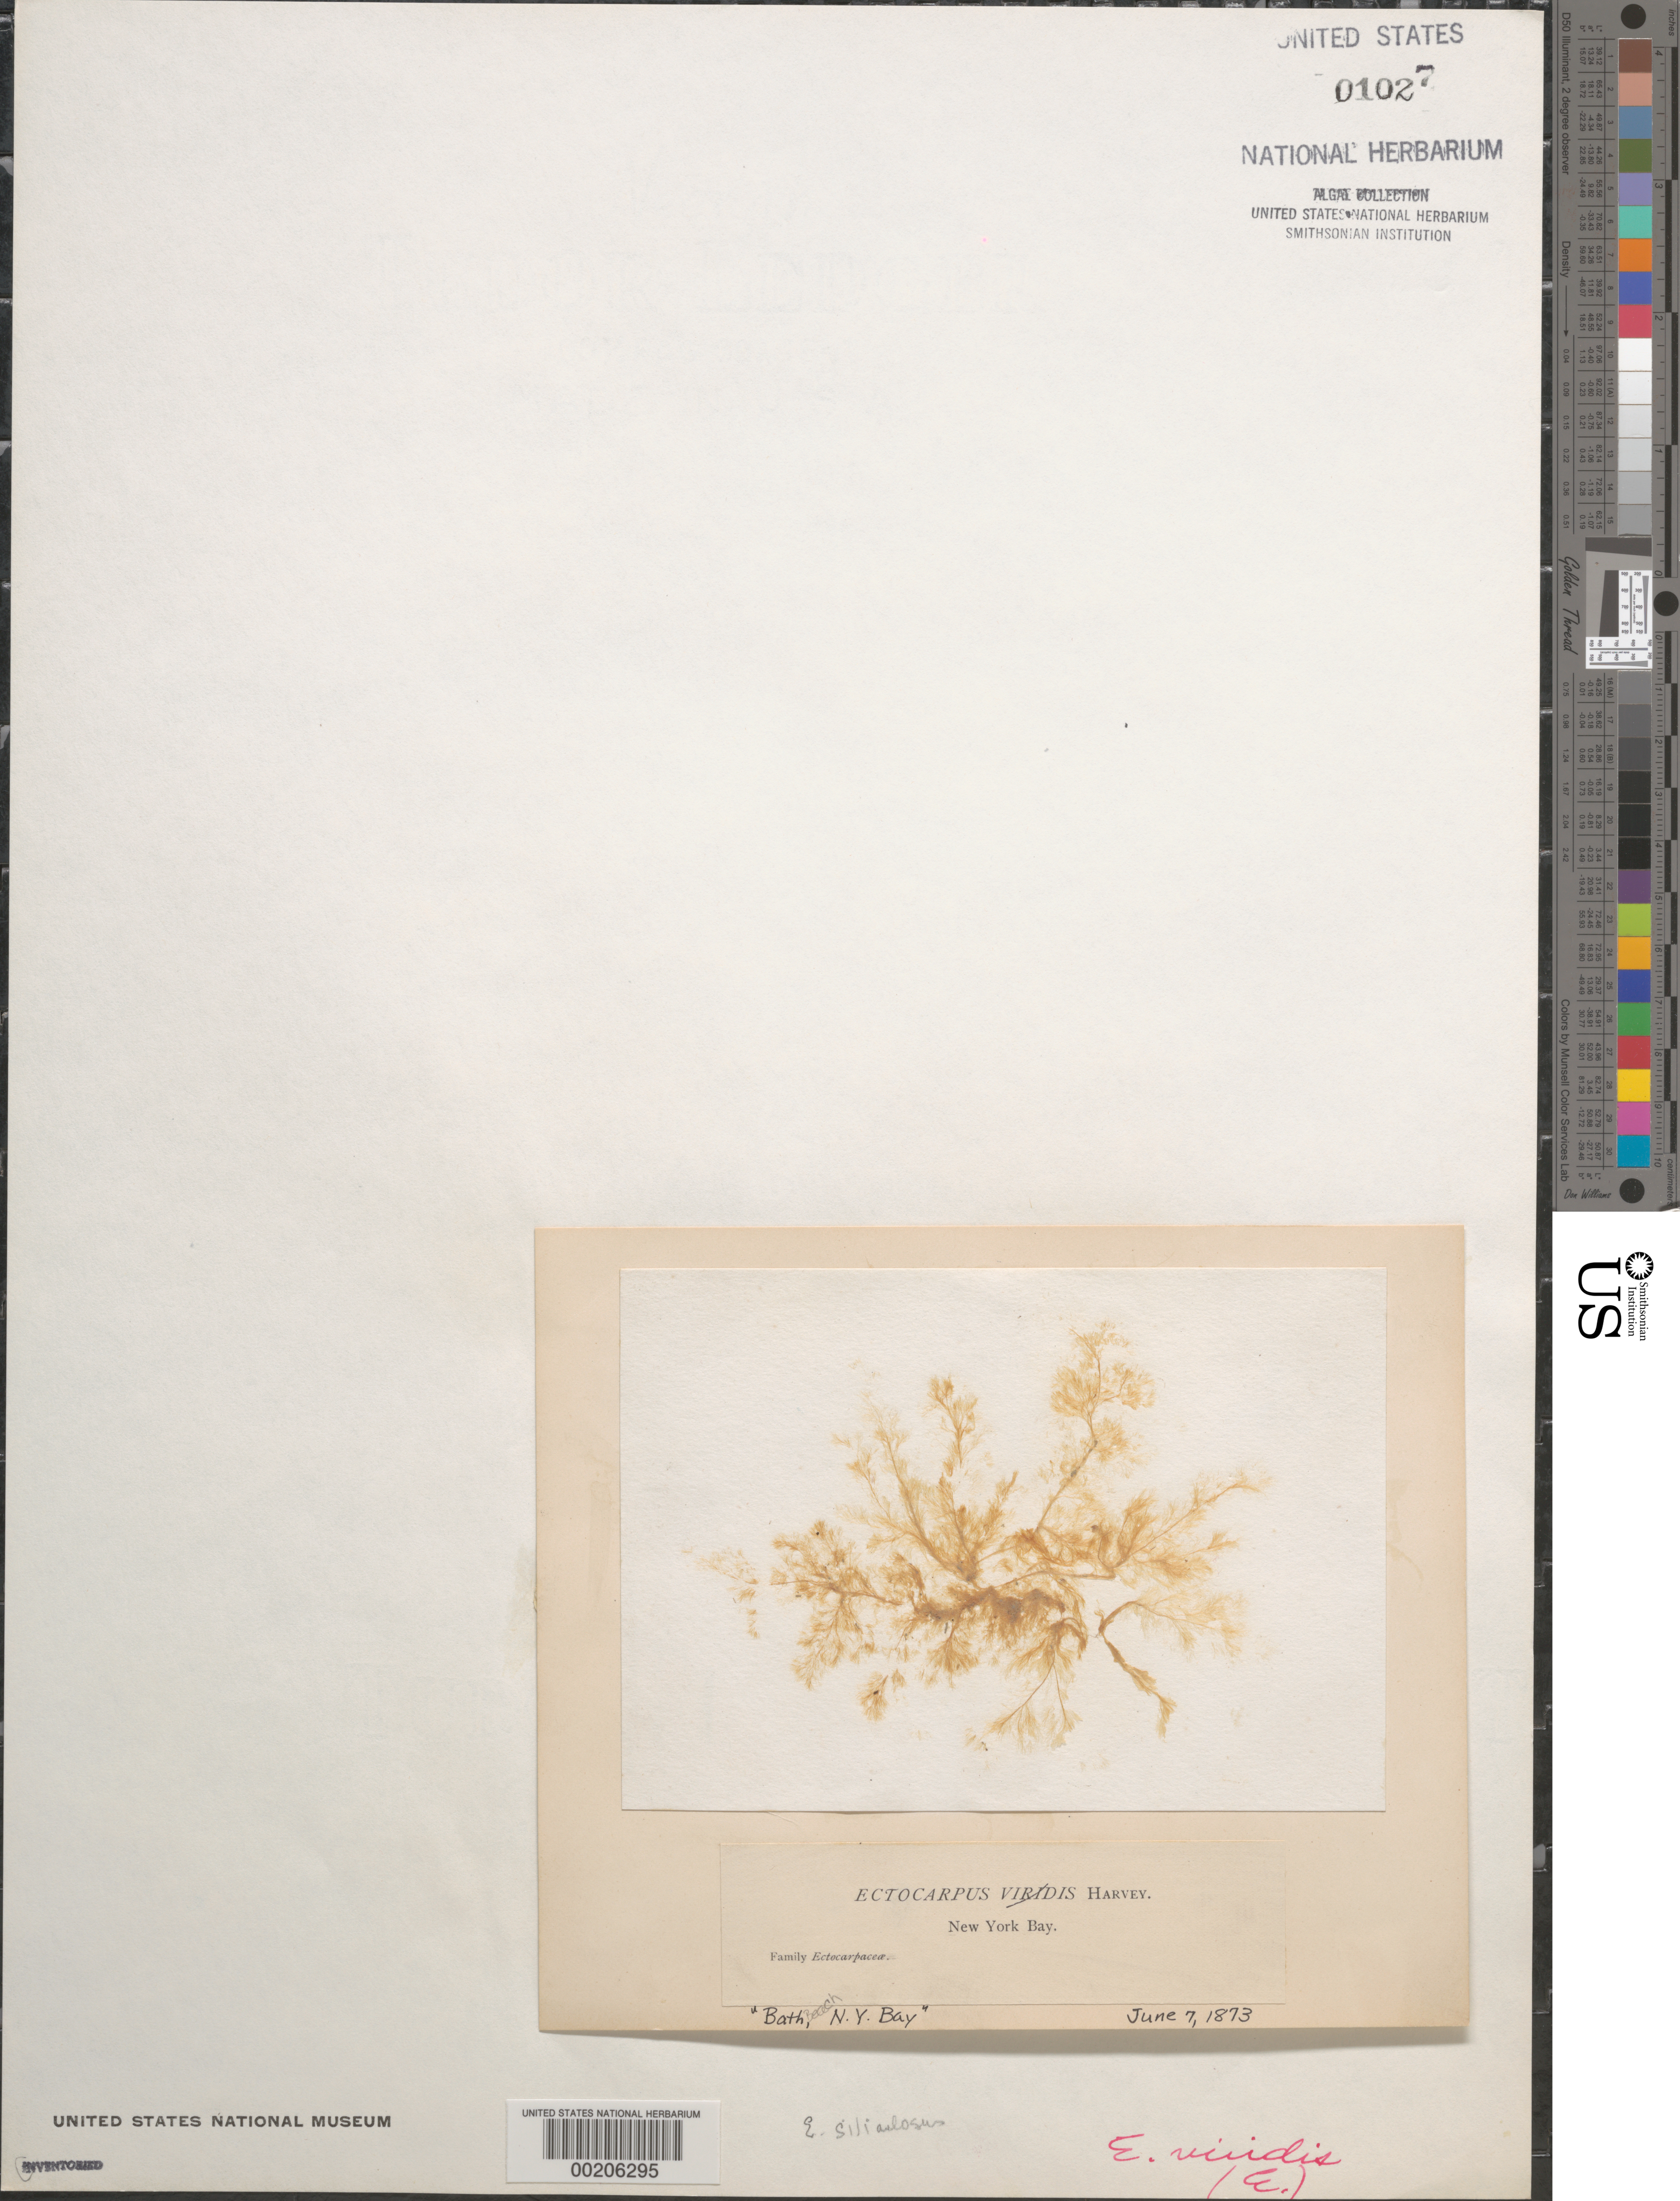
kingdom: Chromista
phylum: Ochrophyta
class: Phaeophyceae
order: Ectocarpales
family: Ectocarpaceae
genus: Ectocarpus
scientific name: Ectocarpus siliculosus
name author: (Dillwyn) Lyngbye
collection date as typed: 07 Jun 1873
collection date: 1873-06-07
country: United States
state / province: New York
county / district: Kings County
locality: Bath Beach, New York Bay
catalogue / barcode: US 1027